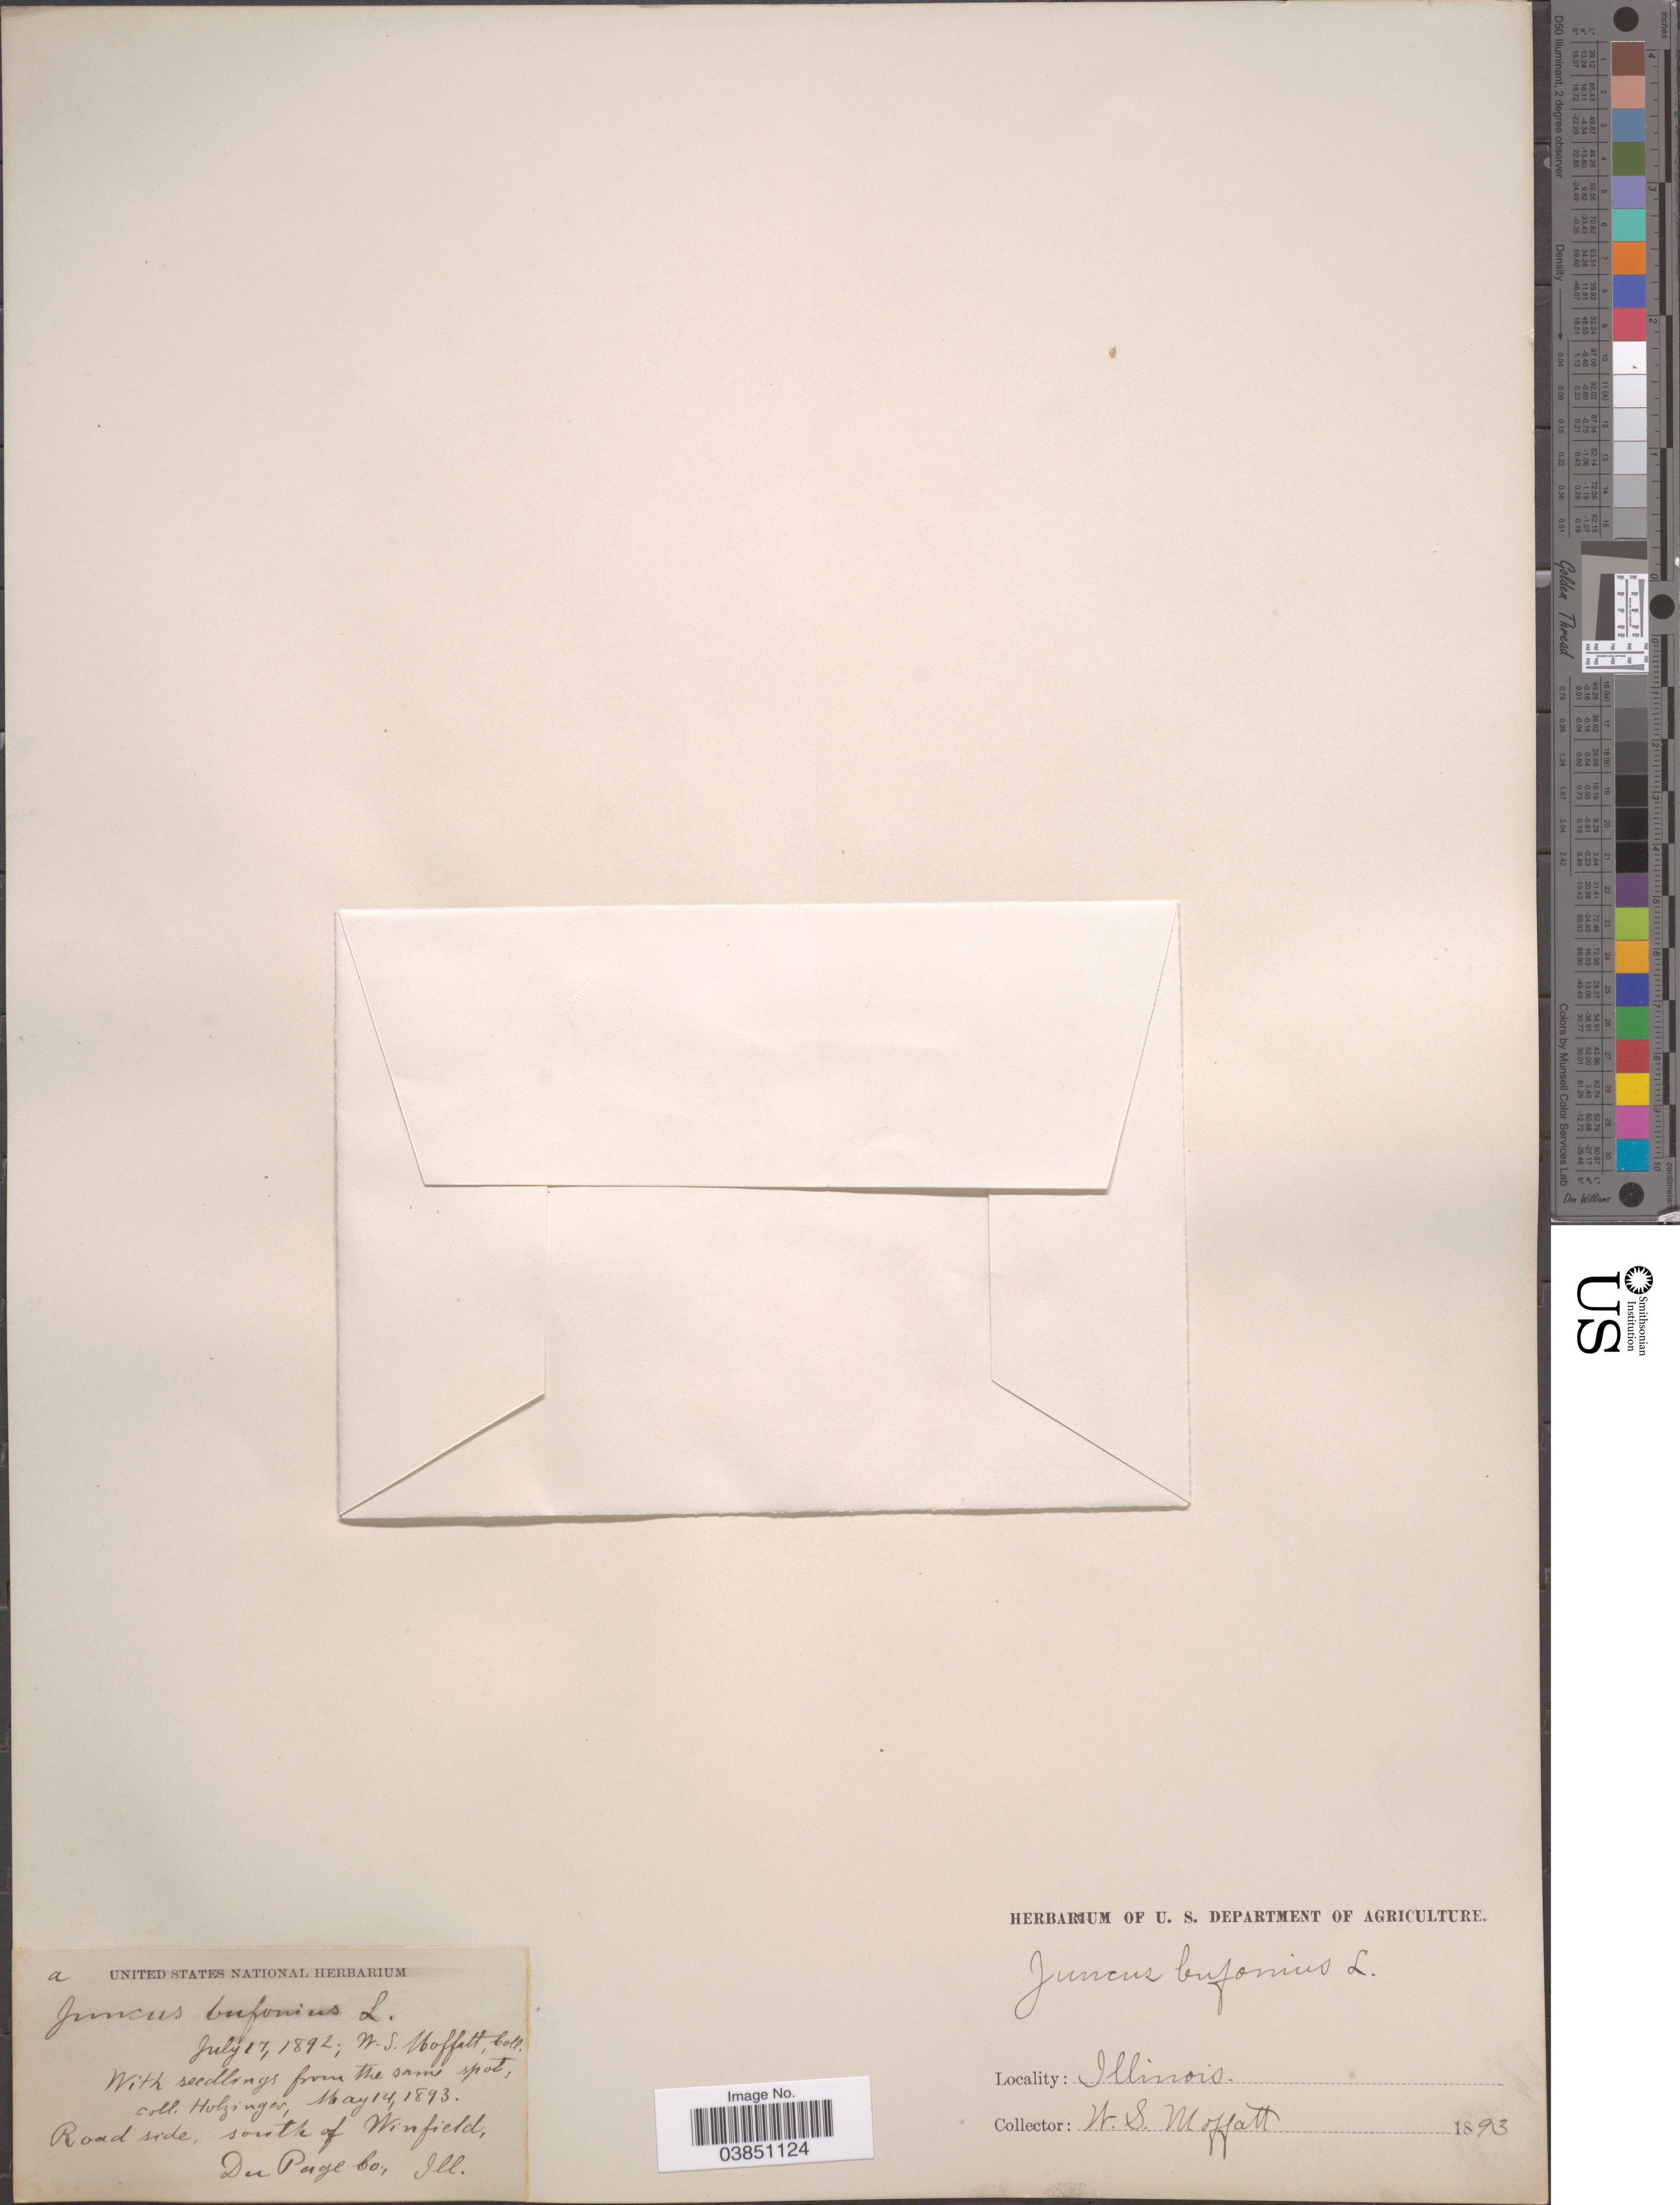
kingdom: Plantae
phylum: Tracheophyta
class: Liliopsida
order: Poales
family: Juncaceae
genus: Juncus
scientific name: Juncus bufonius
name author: L.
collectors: W. Moffatt & Holzinger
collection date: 1892-07-17/1893-05-14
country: United States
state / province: Illinois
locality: Road side, south of Winfield, Du Page Co.